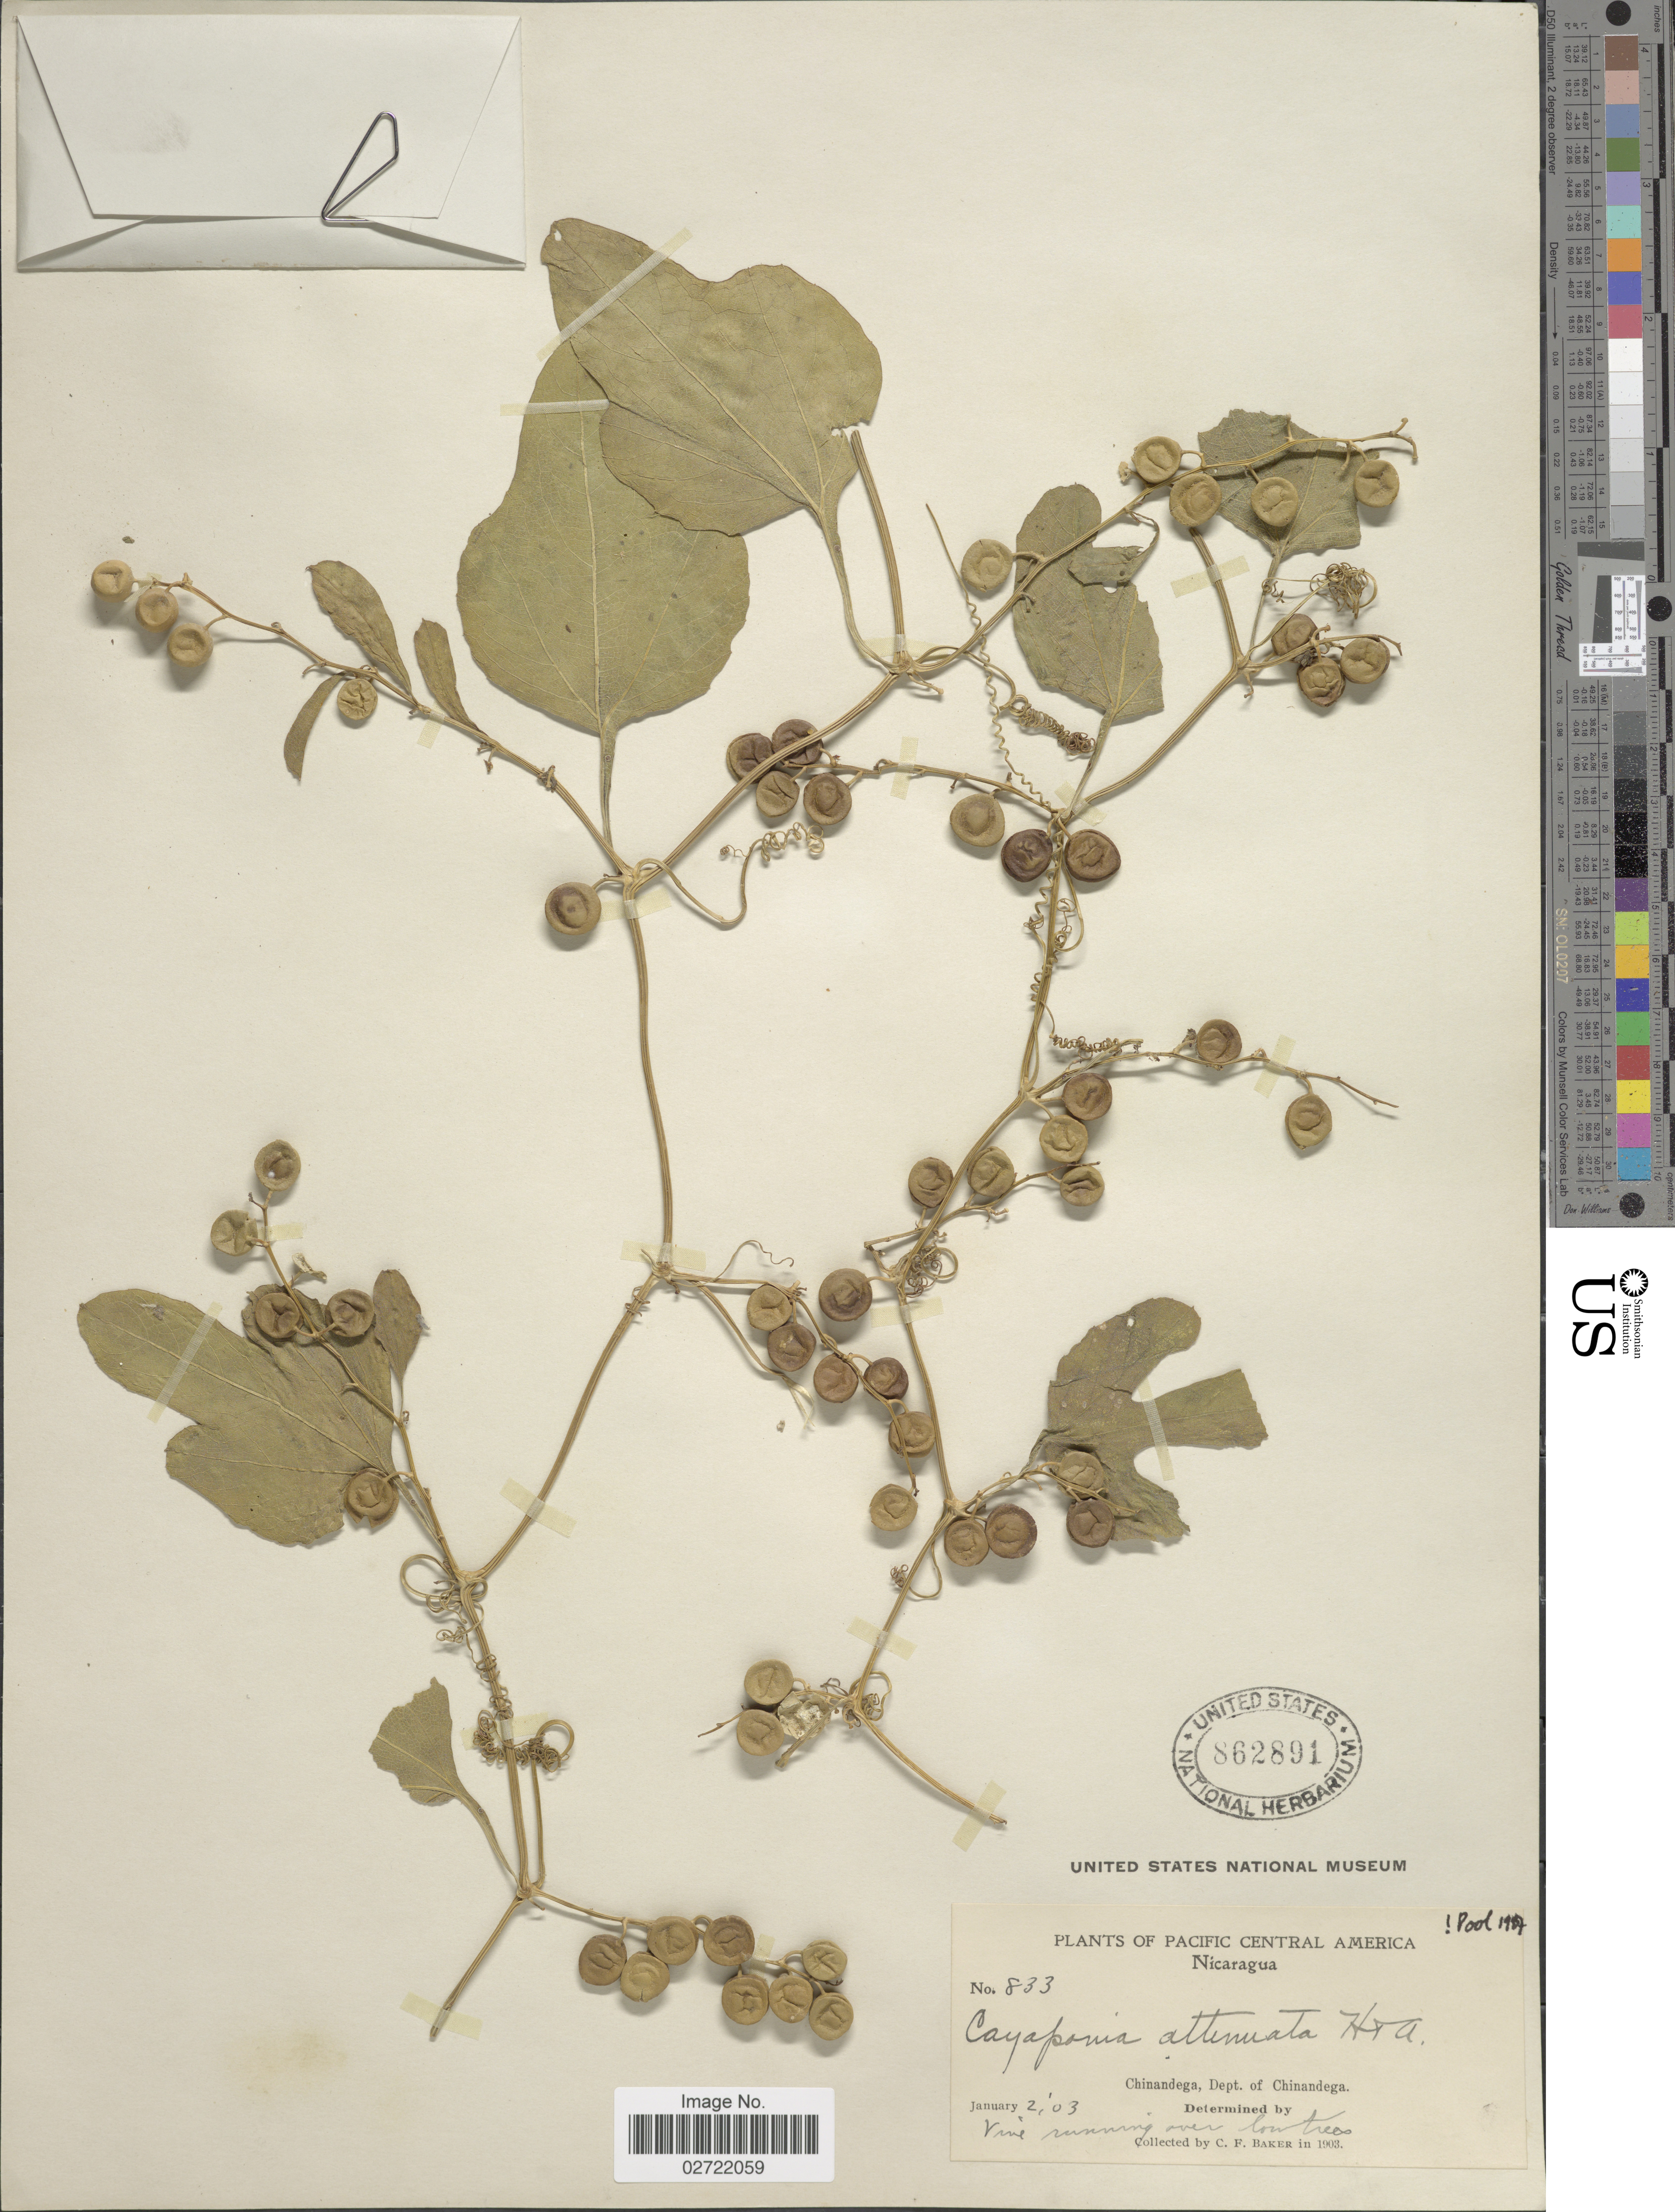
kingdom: Plantae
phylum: Tracheophyta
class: Magnoliopsida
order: Cucurbitales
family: Cucurbitaceae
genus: Cayaponia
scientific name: Cayaponia attenuata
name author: (Hook. & Arn.) Cogn.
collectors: C. F. Baker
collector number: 833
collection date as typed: Transcribed d/m/y: 2/1/3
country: Nicaragua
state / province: Chinandega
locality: Pacific Central America, Chinandega, Dept. of Chinandega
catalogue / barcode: US 862891